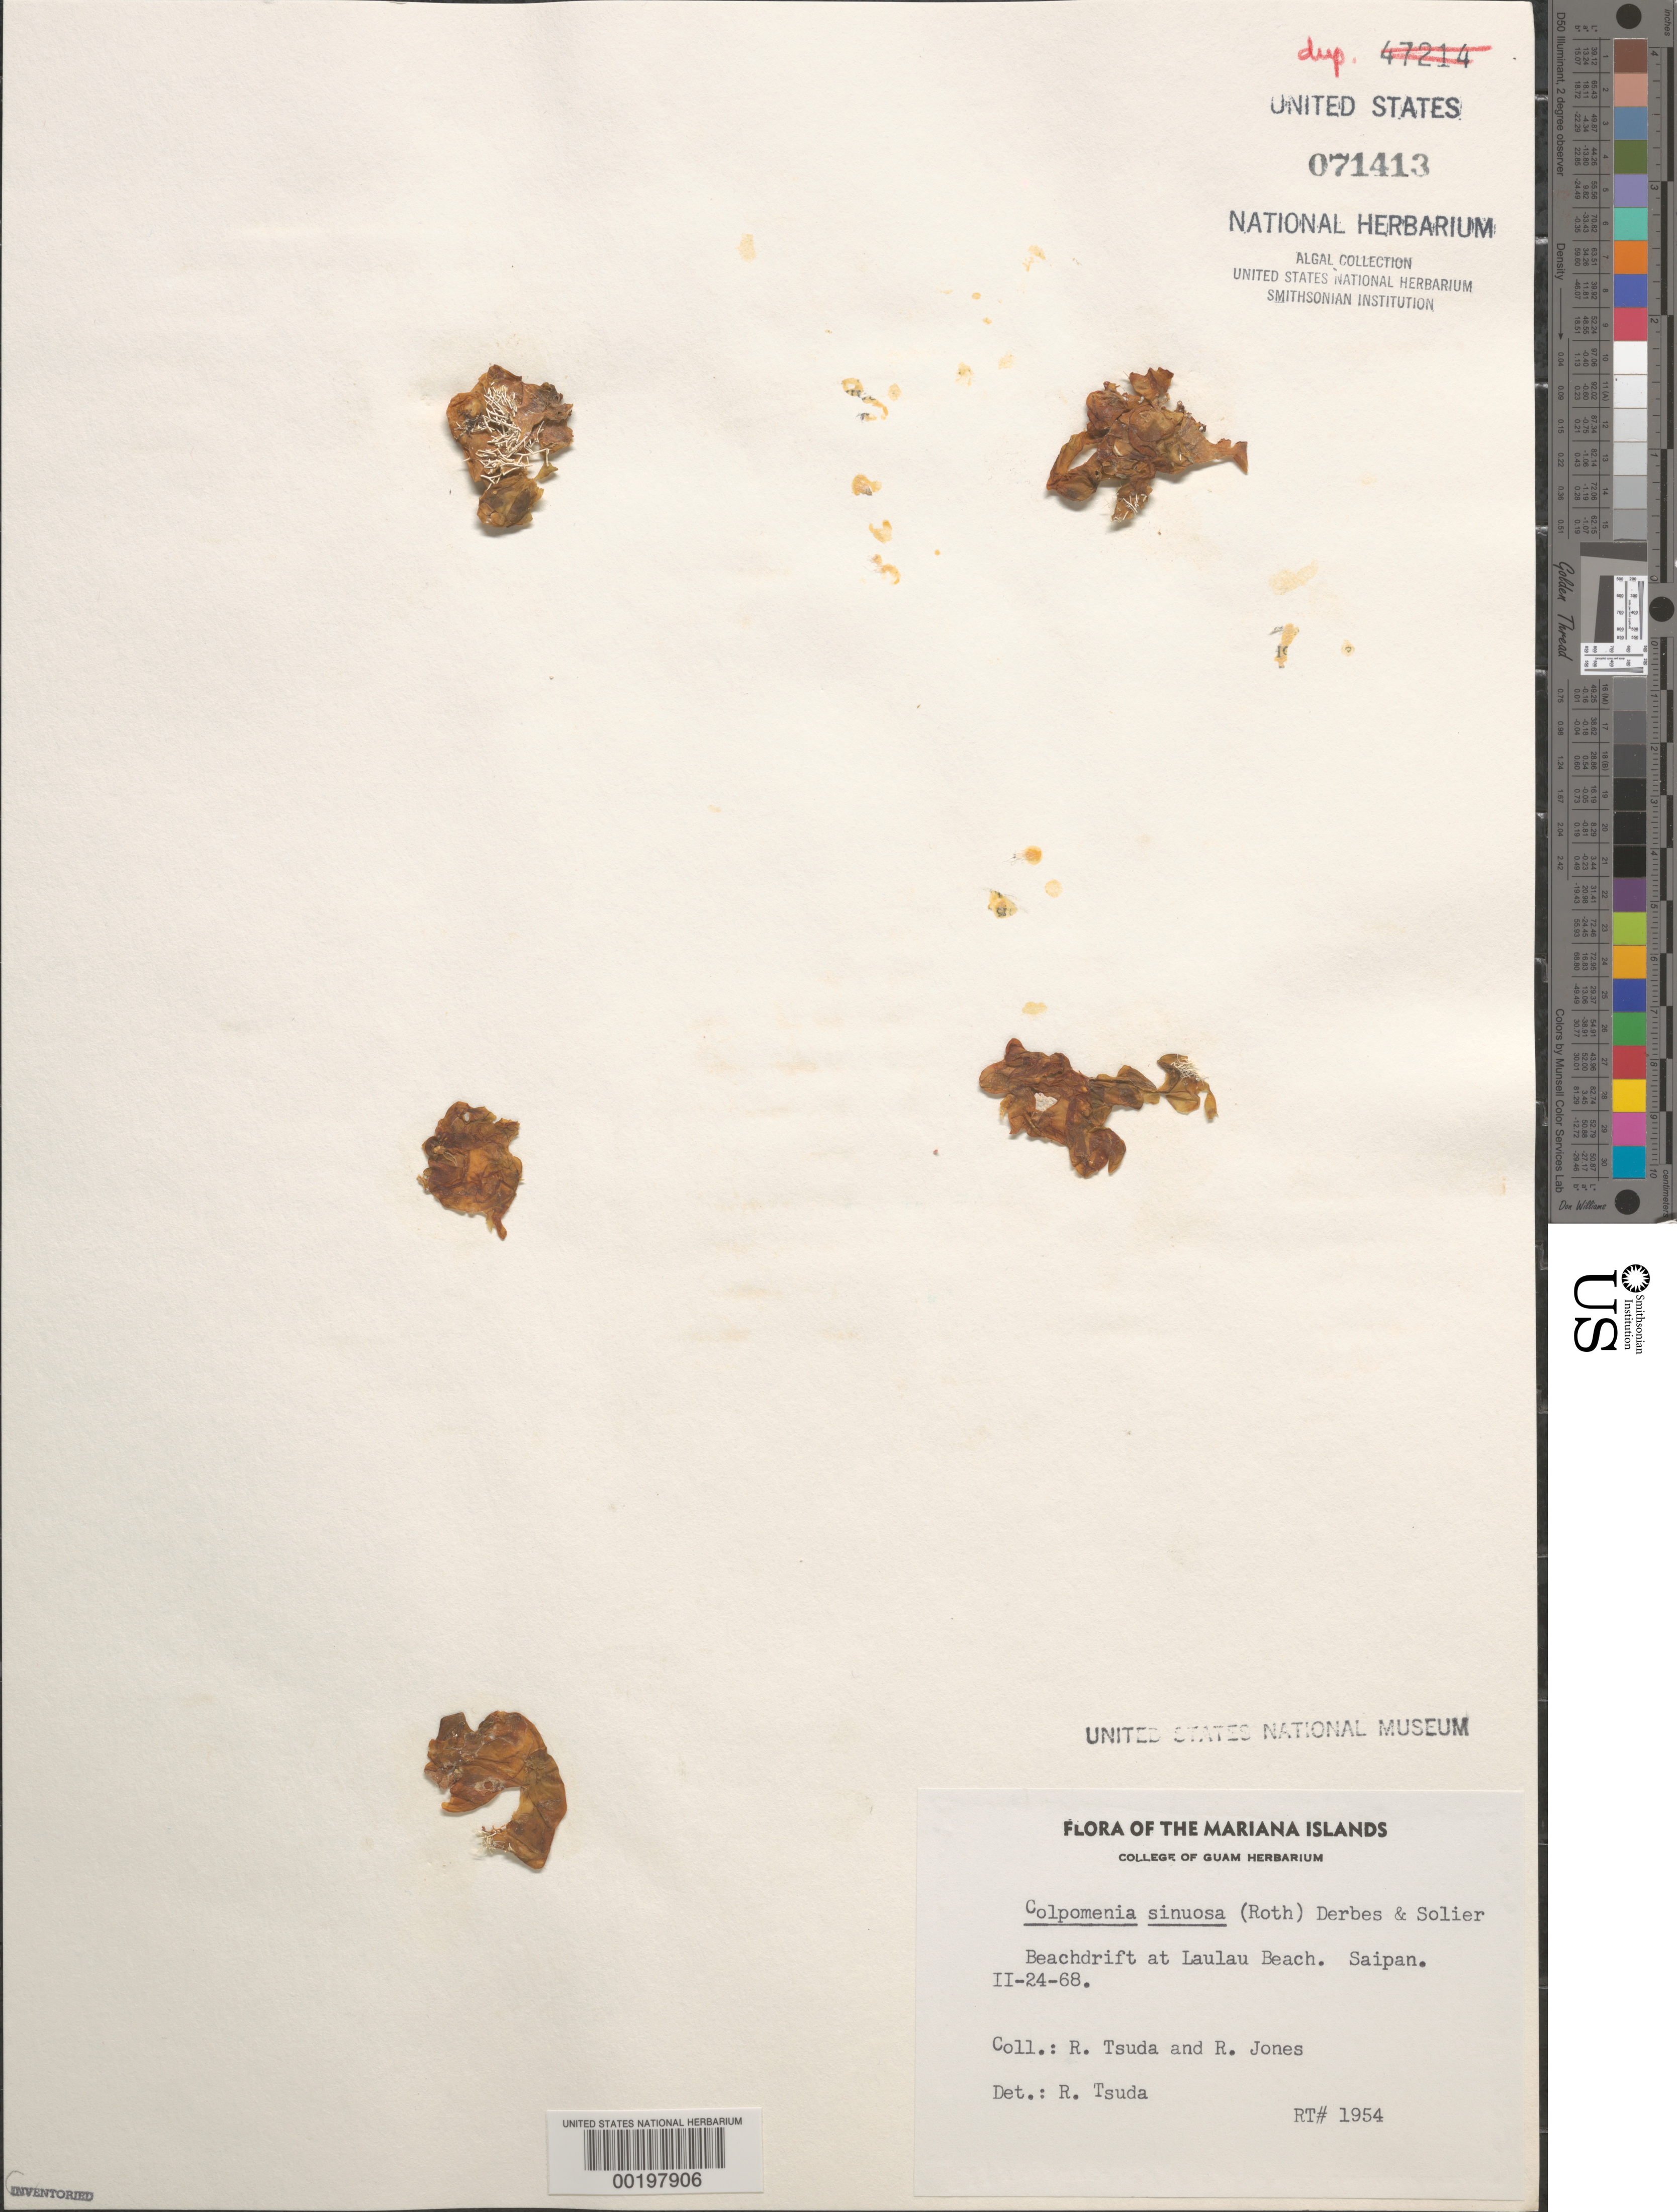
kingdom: Chromista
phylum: Ochrophyta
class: Phaeophyceae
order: Scytosiphonales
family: Scytosiphonaceae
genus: Colpomenia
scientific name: Colpomenia sinuosa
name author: (K. Mert. ex Roth) Derbes & Solier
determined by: Tsuda, R. T.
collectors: R. Tsuda & R. Jones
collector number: Rt 1954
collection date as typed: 24 Feb 1968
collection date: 1968-02-24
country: Northern Mariana Islands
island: Saipan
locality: Laulau Beach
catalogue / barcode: US 71413